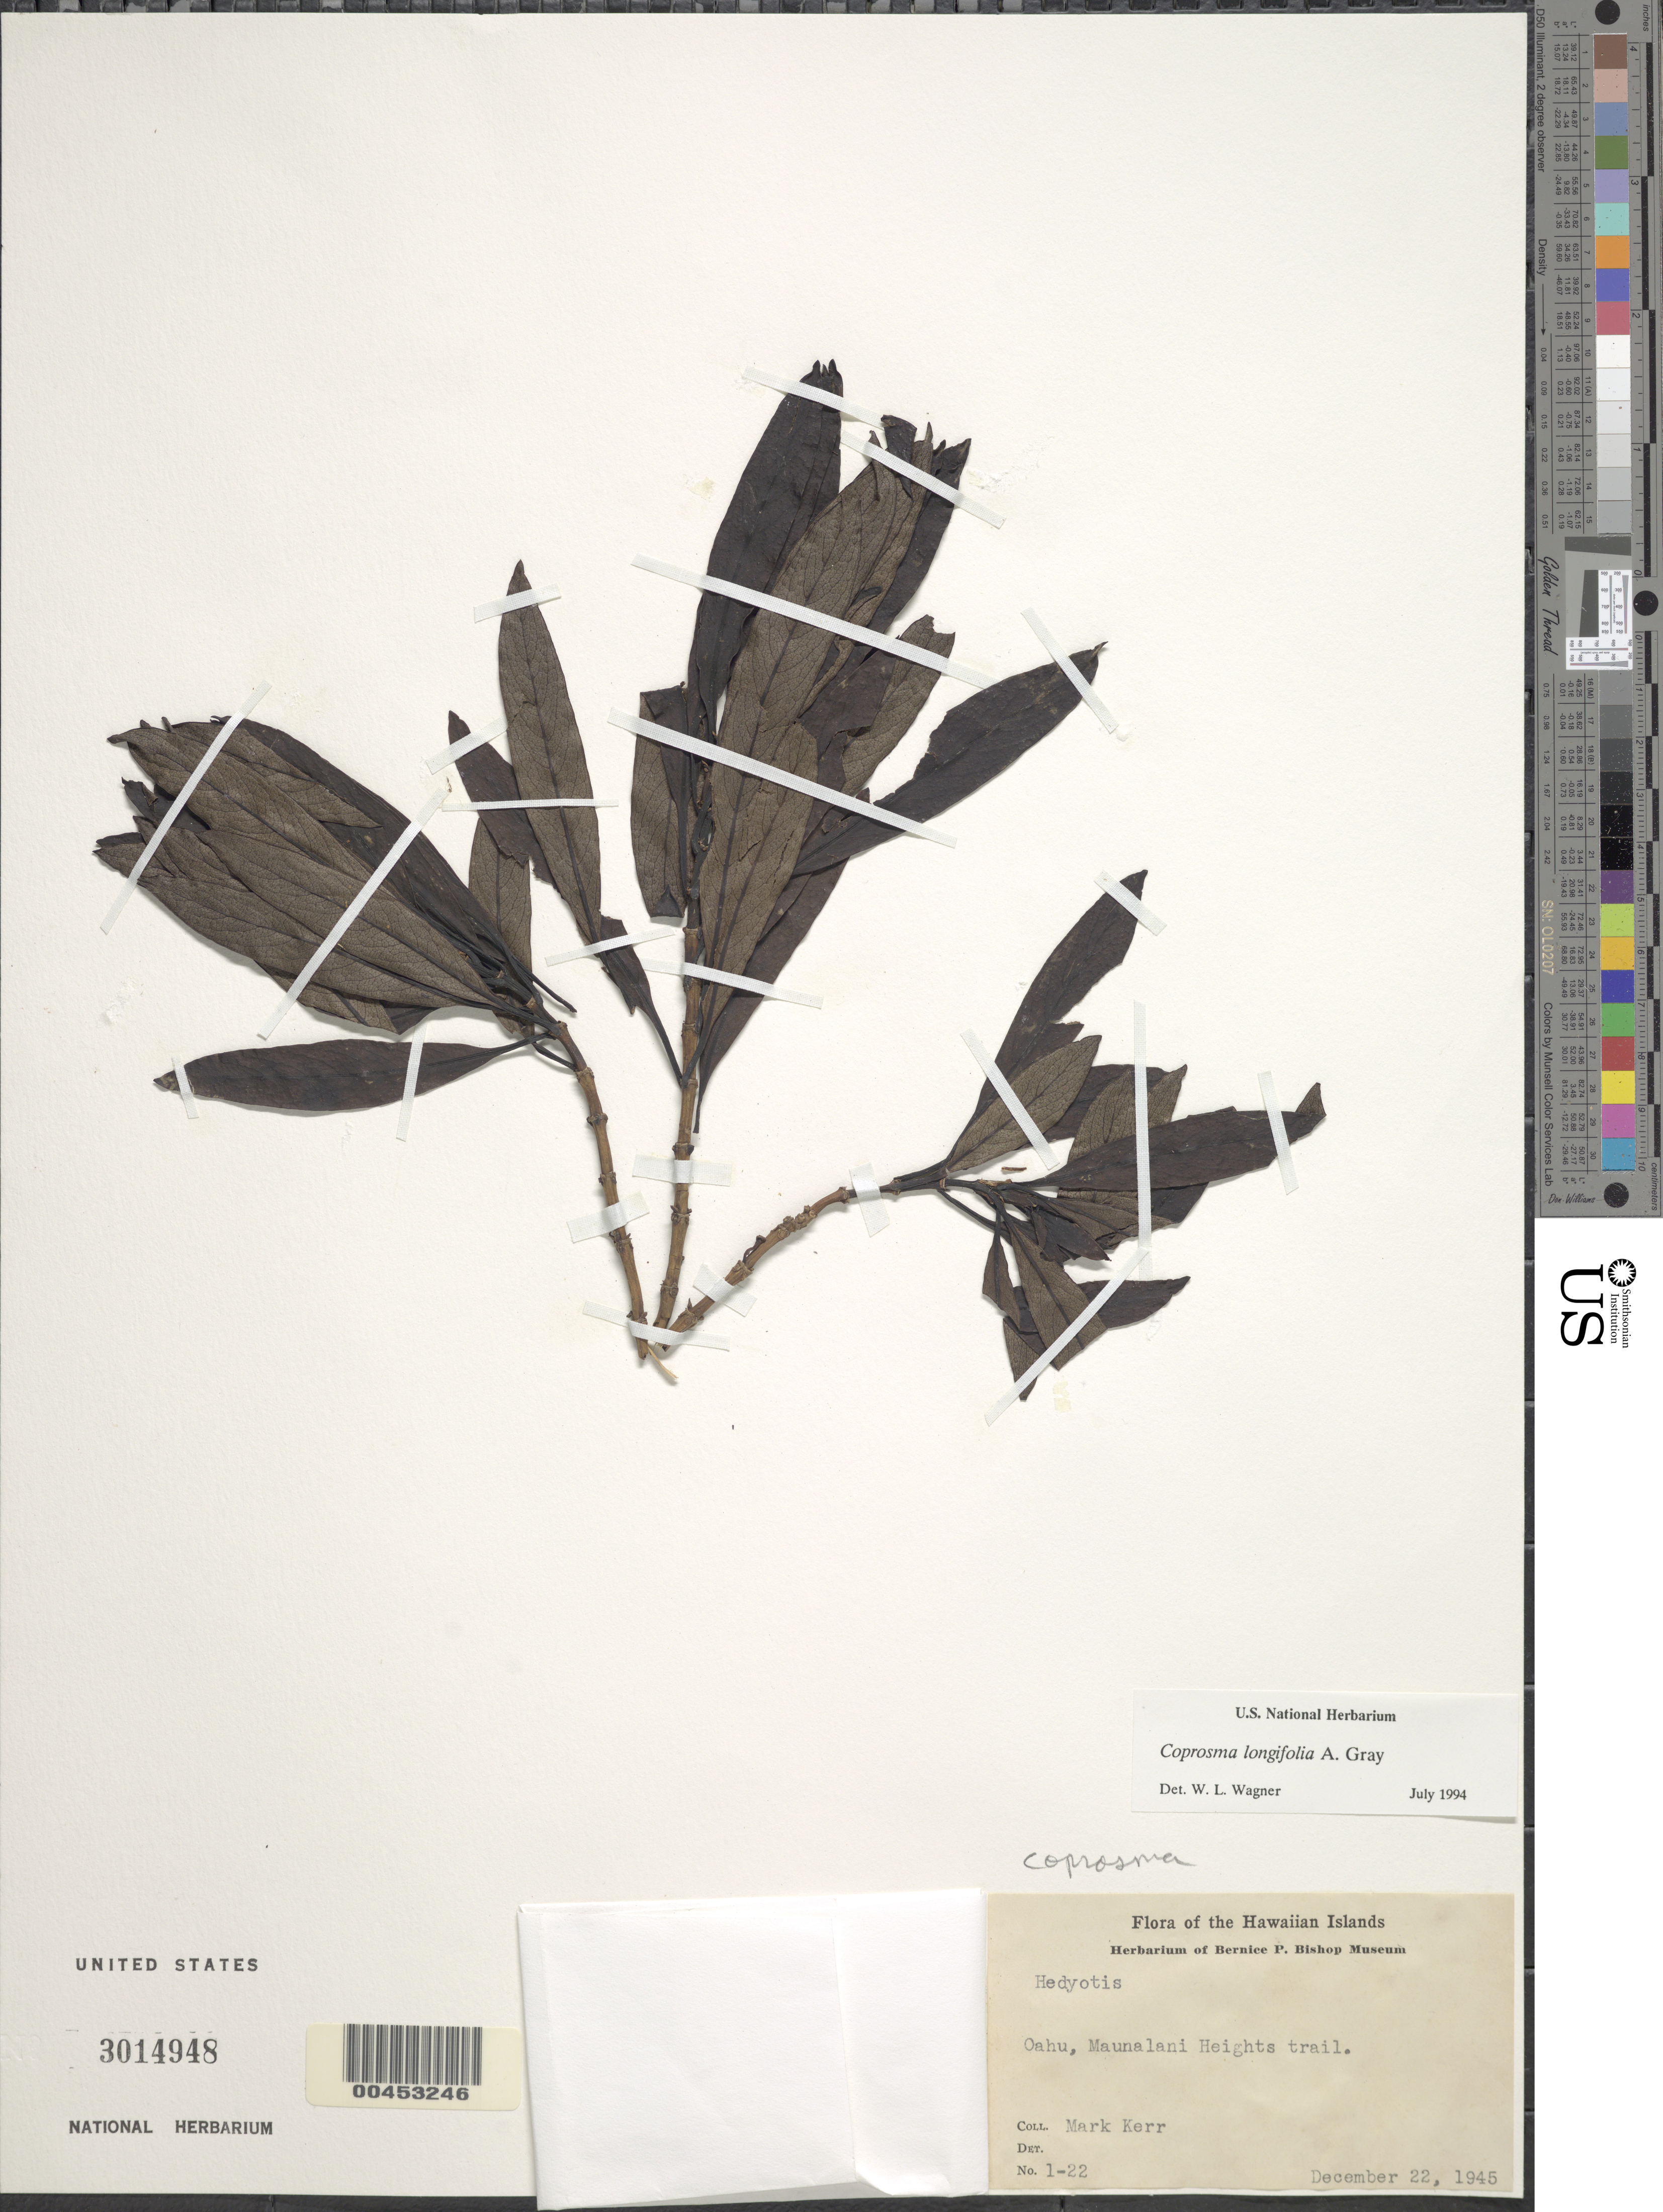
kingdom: Plantae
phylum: Tracheophyta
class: Magnoliopsida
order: Gentianales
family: Rubiaceae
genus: Coprosma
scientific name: Coprosma longifolia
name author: A. Gray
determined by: Wagner, W. L., (BOT), Smithsonian Institution - National Museum of Natural History (UNITED STATES)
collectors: M. E. Kerr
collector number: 1-22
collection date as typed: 22 Dec 1945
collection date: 1945-12-22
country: United States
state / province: Hawaii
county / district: Honolulu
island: Oahu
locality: Maunalani Heights Trail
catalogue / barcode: US 3014948